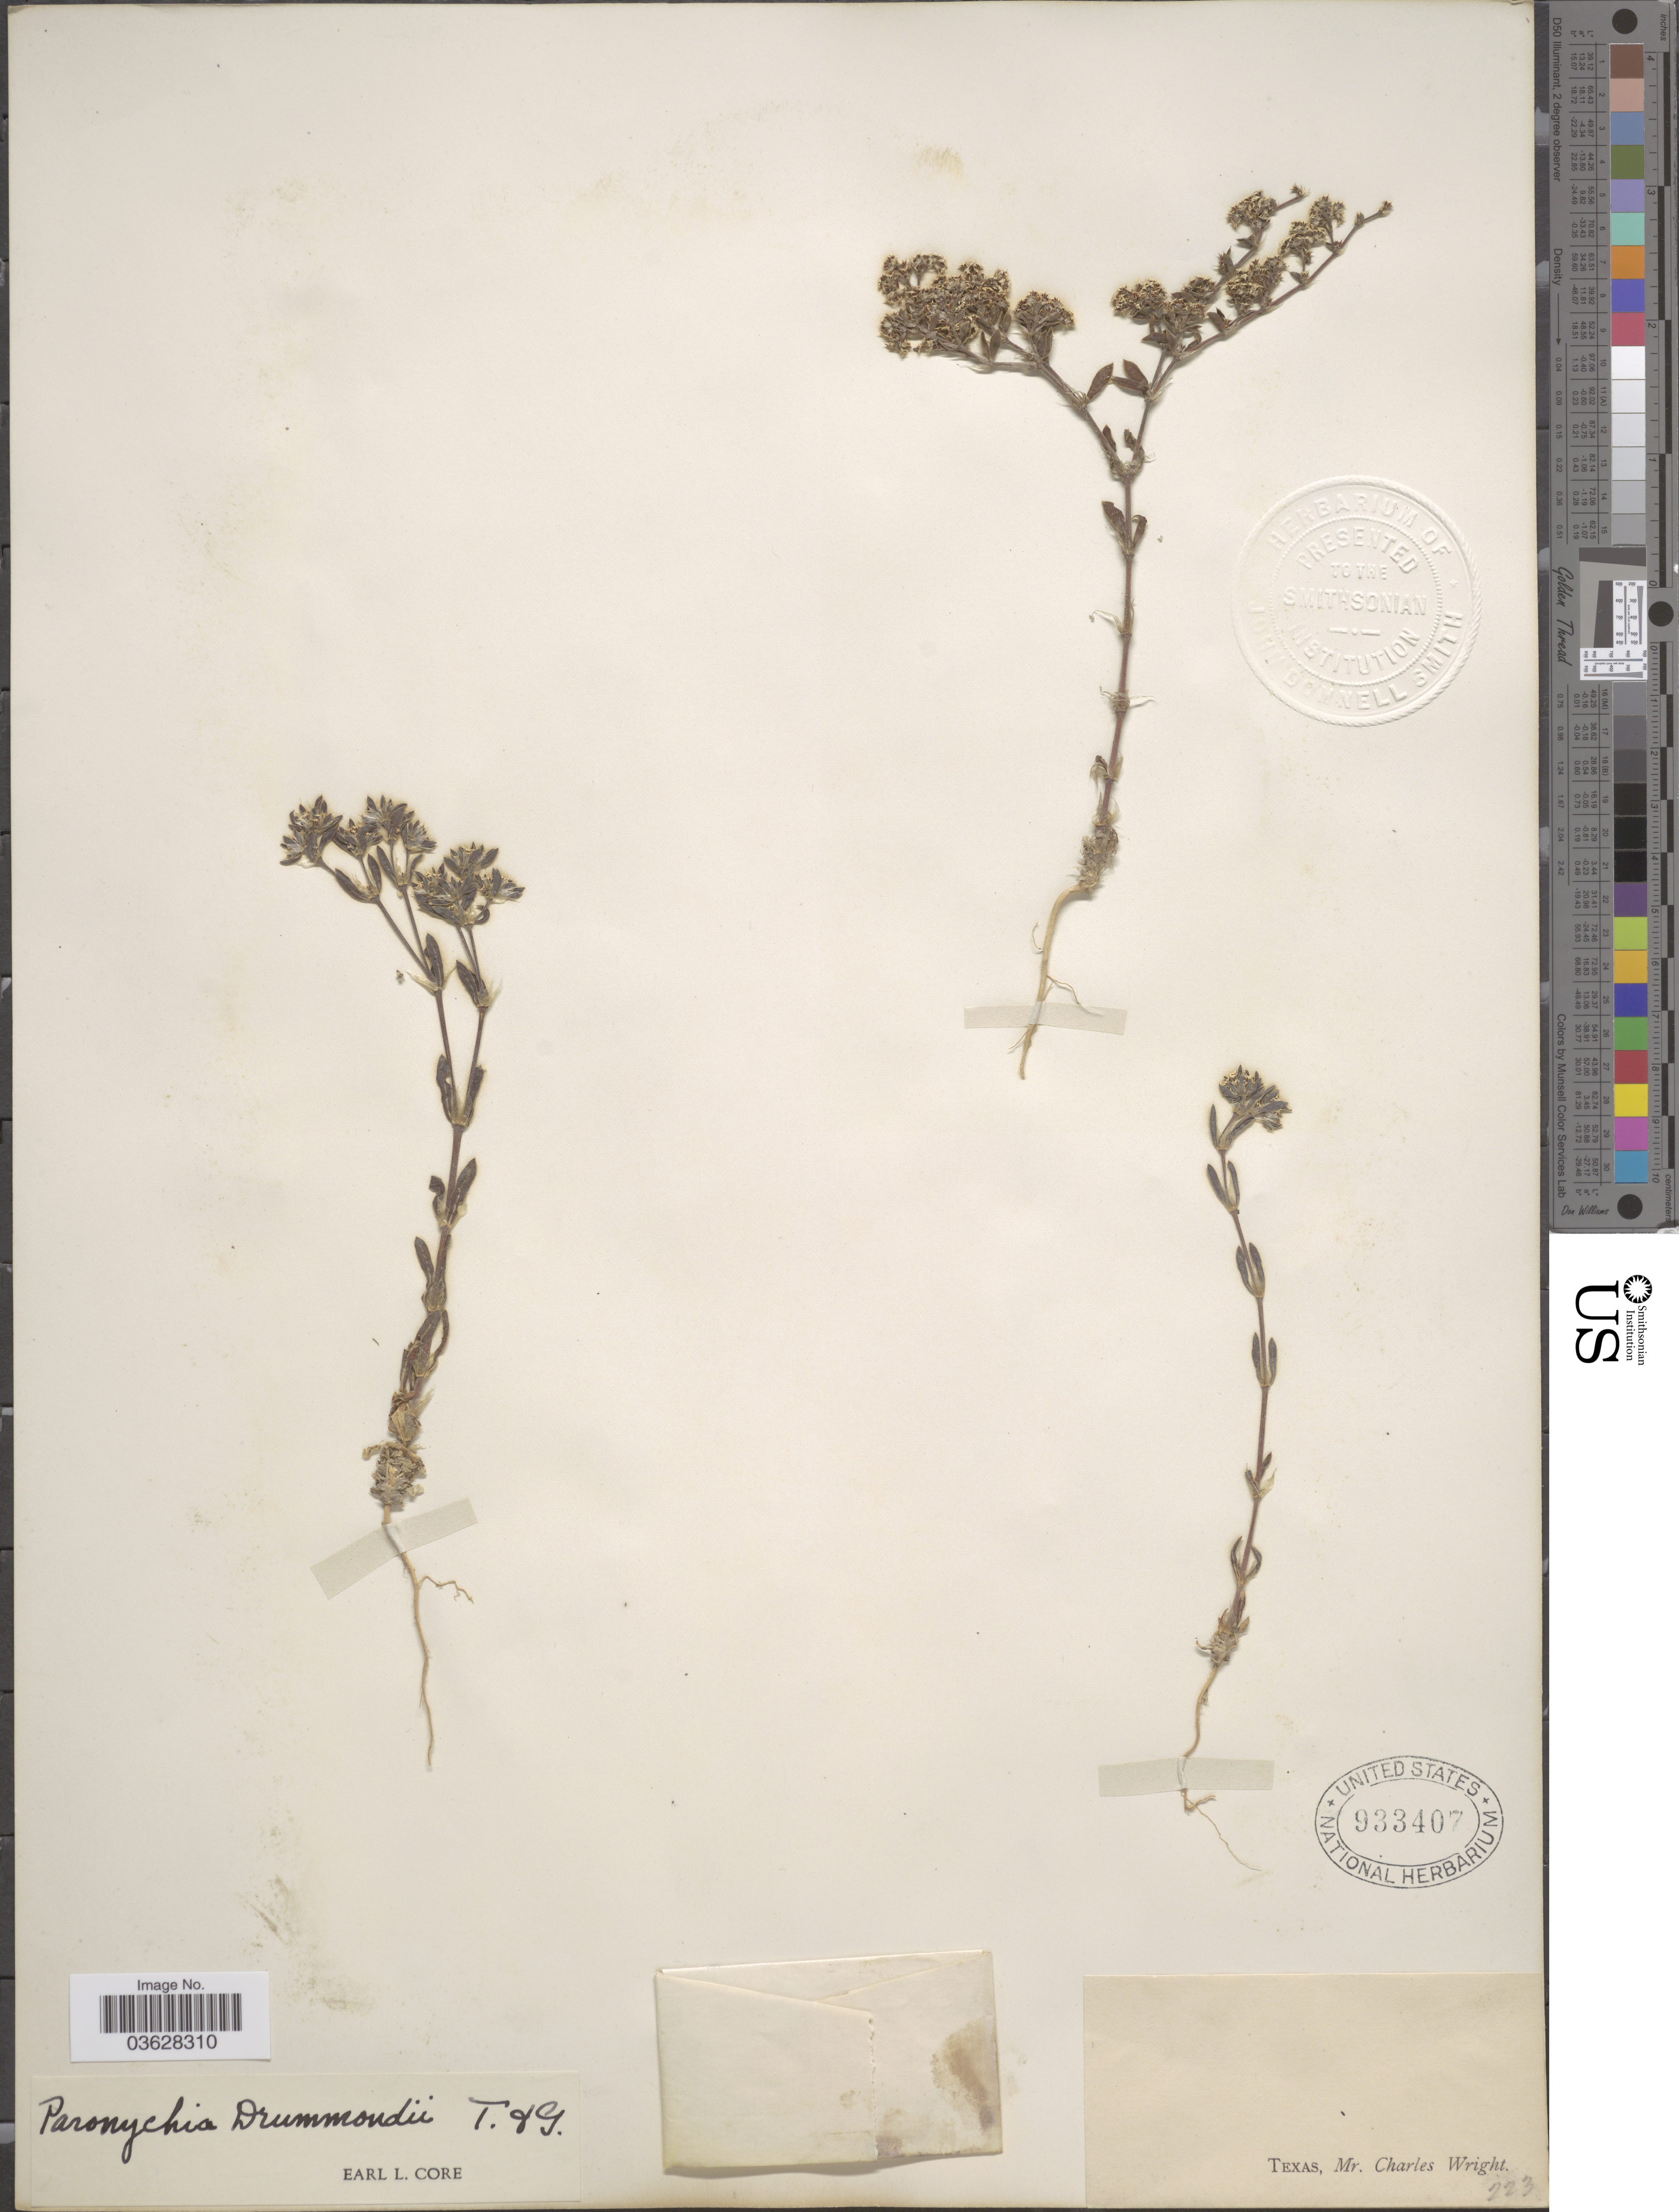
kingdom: Plantae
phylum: Tracheophyta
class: Magnoliopsida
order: Caryophyllales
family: Caryophyllaceae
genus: Paronychia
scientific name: Paronychia drummondii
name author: Torr. & A. Gray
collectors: C. Wright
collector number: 223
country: United States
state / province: Texas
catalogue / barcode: US 933407